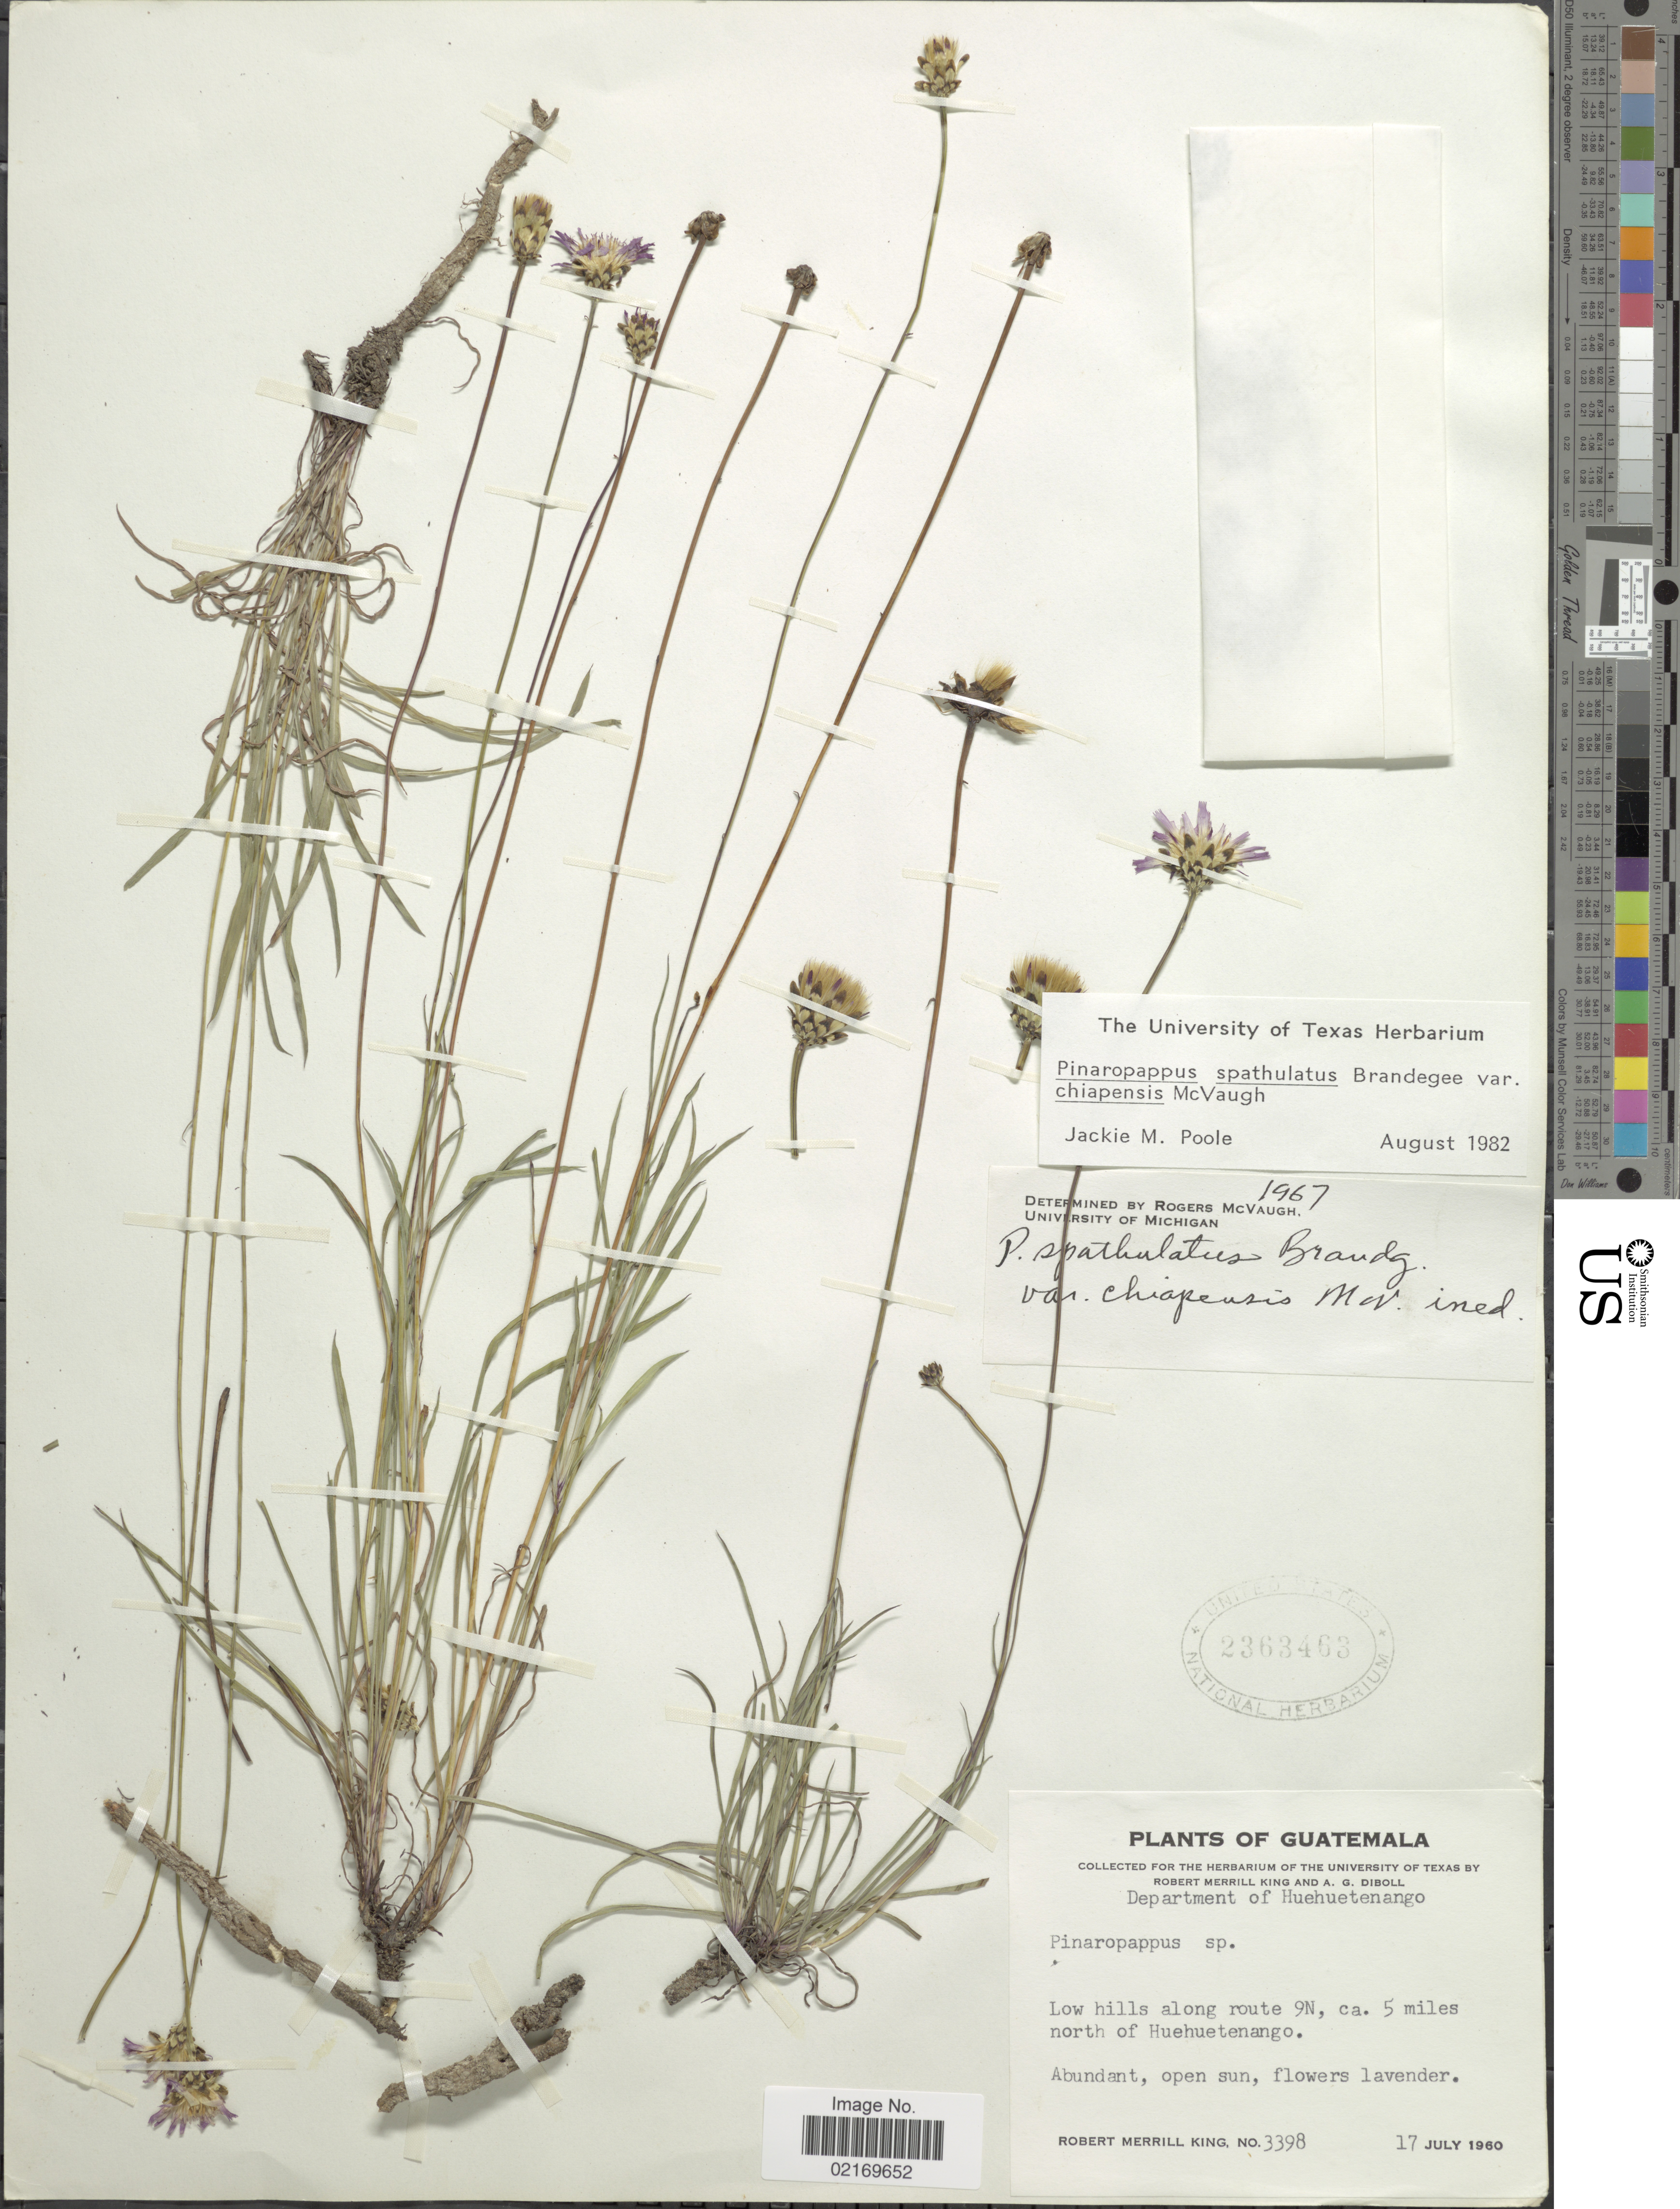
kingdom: Plantae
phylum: Tracheophyta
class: Magnoliopsida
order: Asterales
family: Asteraceae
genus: Pinaropappus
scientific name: Pinaropappus spathulatus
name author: Brandegee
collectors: R. M. King & A. Diboll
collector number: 3398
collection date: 1960-07-17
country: Guatemala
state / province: Huehuetenango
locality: Along route 9N, ca 5 miles north of Huehuetenango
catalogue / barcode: US 2363463